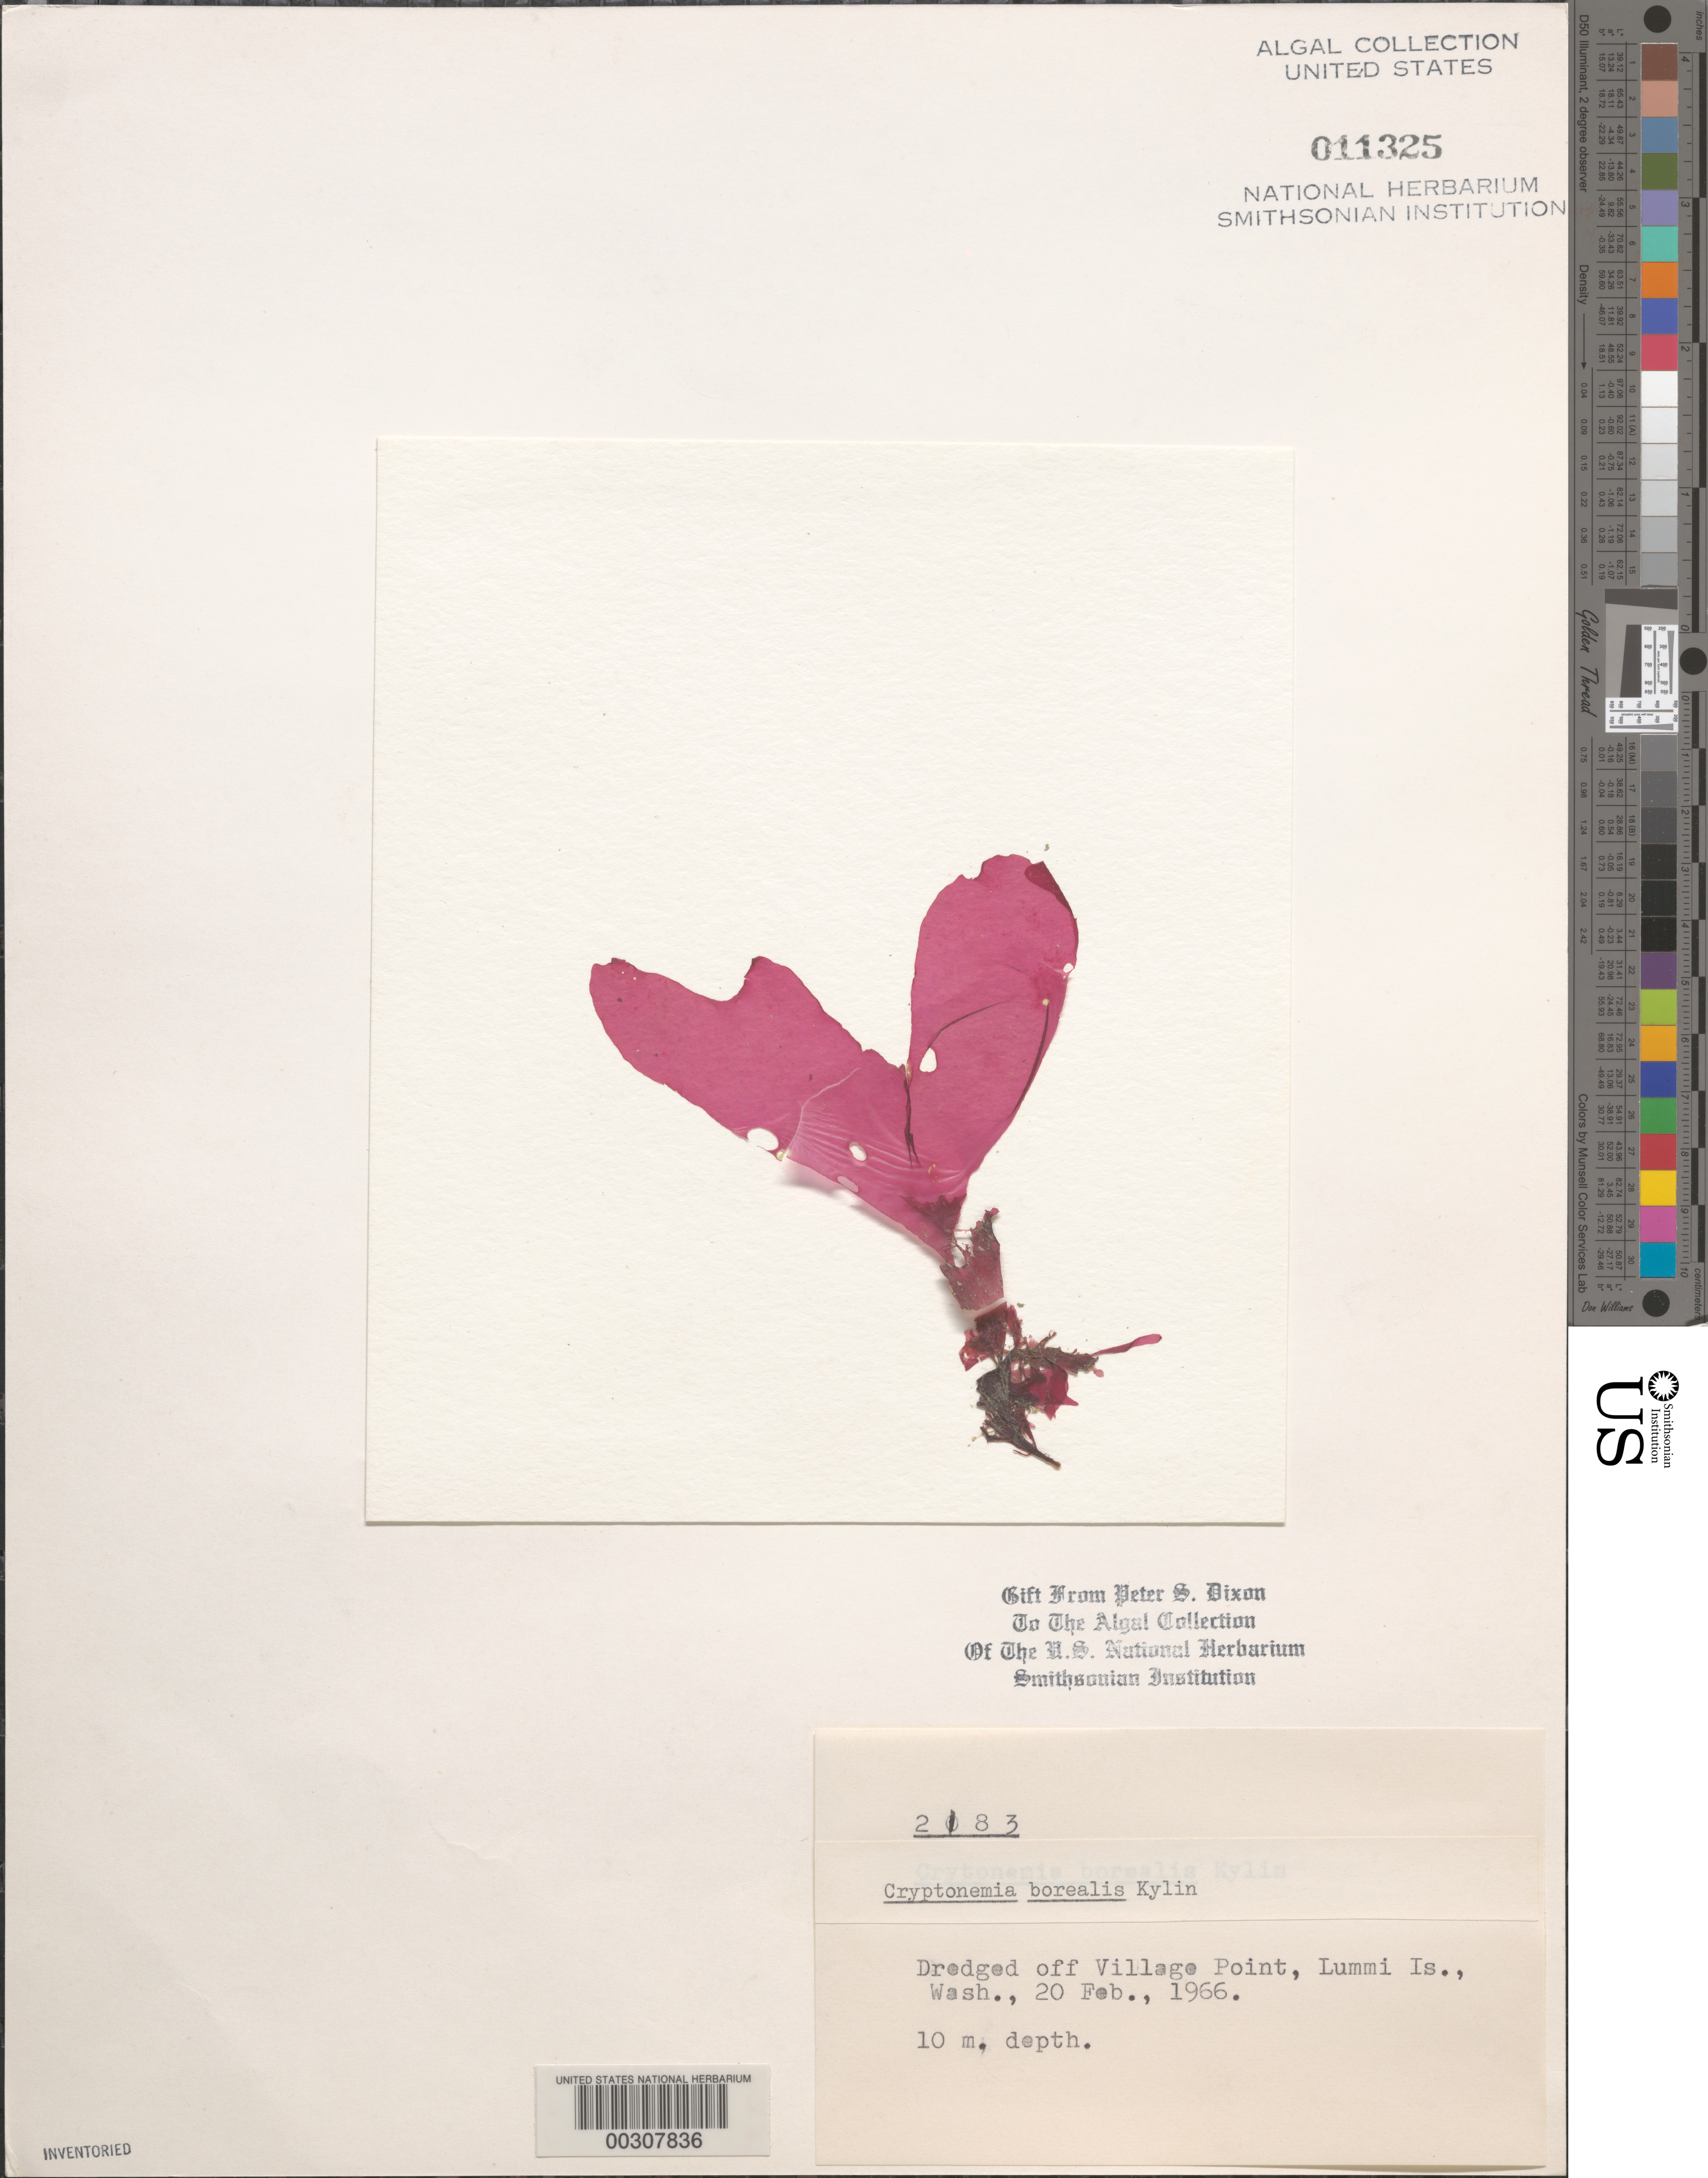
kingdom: Plantae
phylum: Rhodophyta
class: Florideophyceae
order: Halymeniales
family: Halymeniaceae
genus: Cryptonemia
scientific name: Cryptonemia borealis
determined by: Dixon, P. S.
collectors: P. S. Dixon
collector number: PSD 2183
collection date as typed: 20 Feb 1966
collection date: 1966-02-20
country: United States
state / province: Washington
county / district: Whatcom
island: Lummi Island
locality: Off Village Point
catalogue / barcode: US 11325